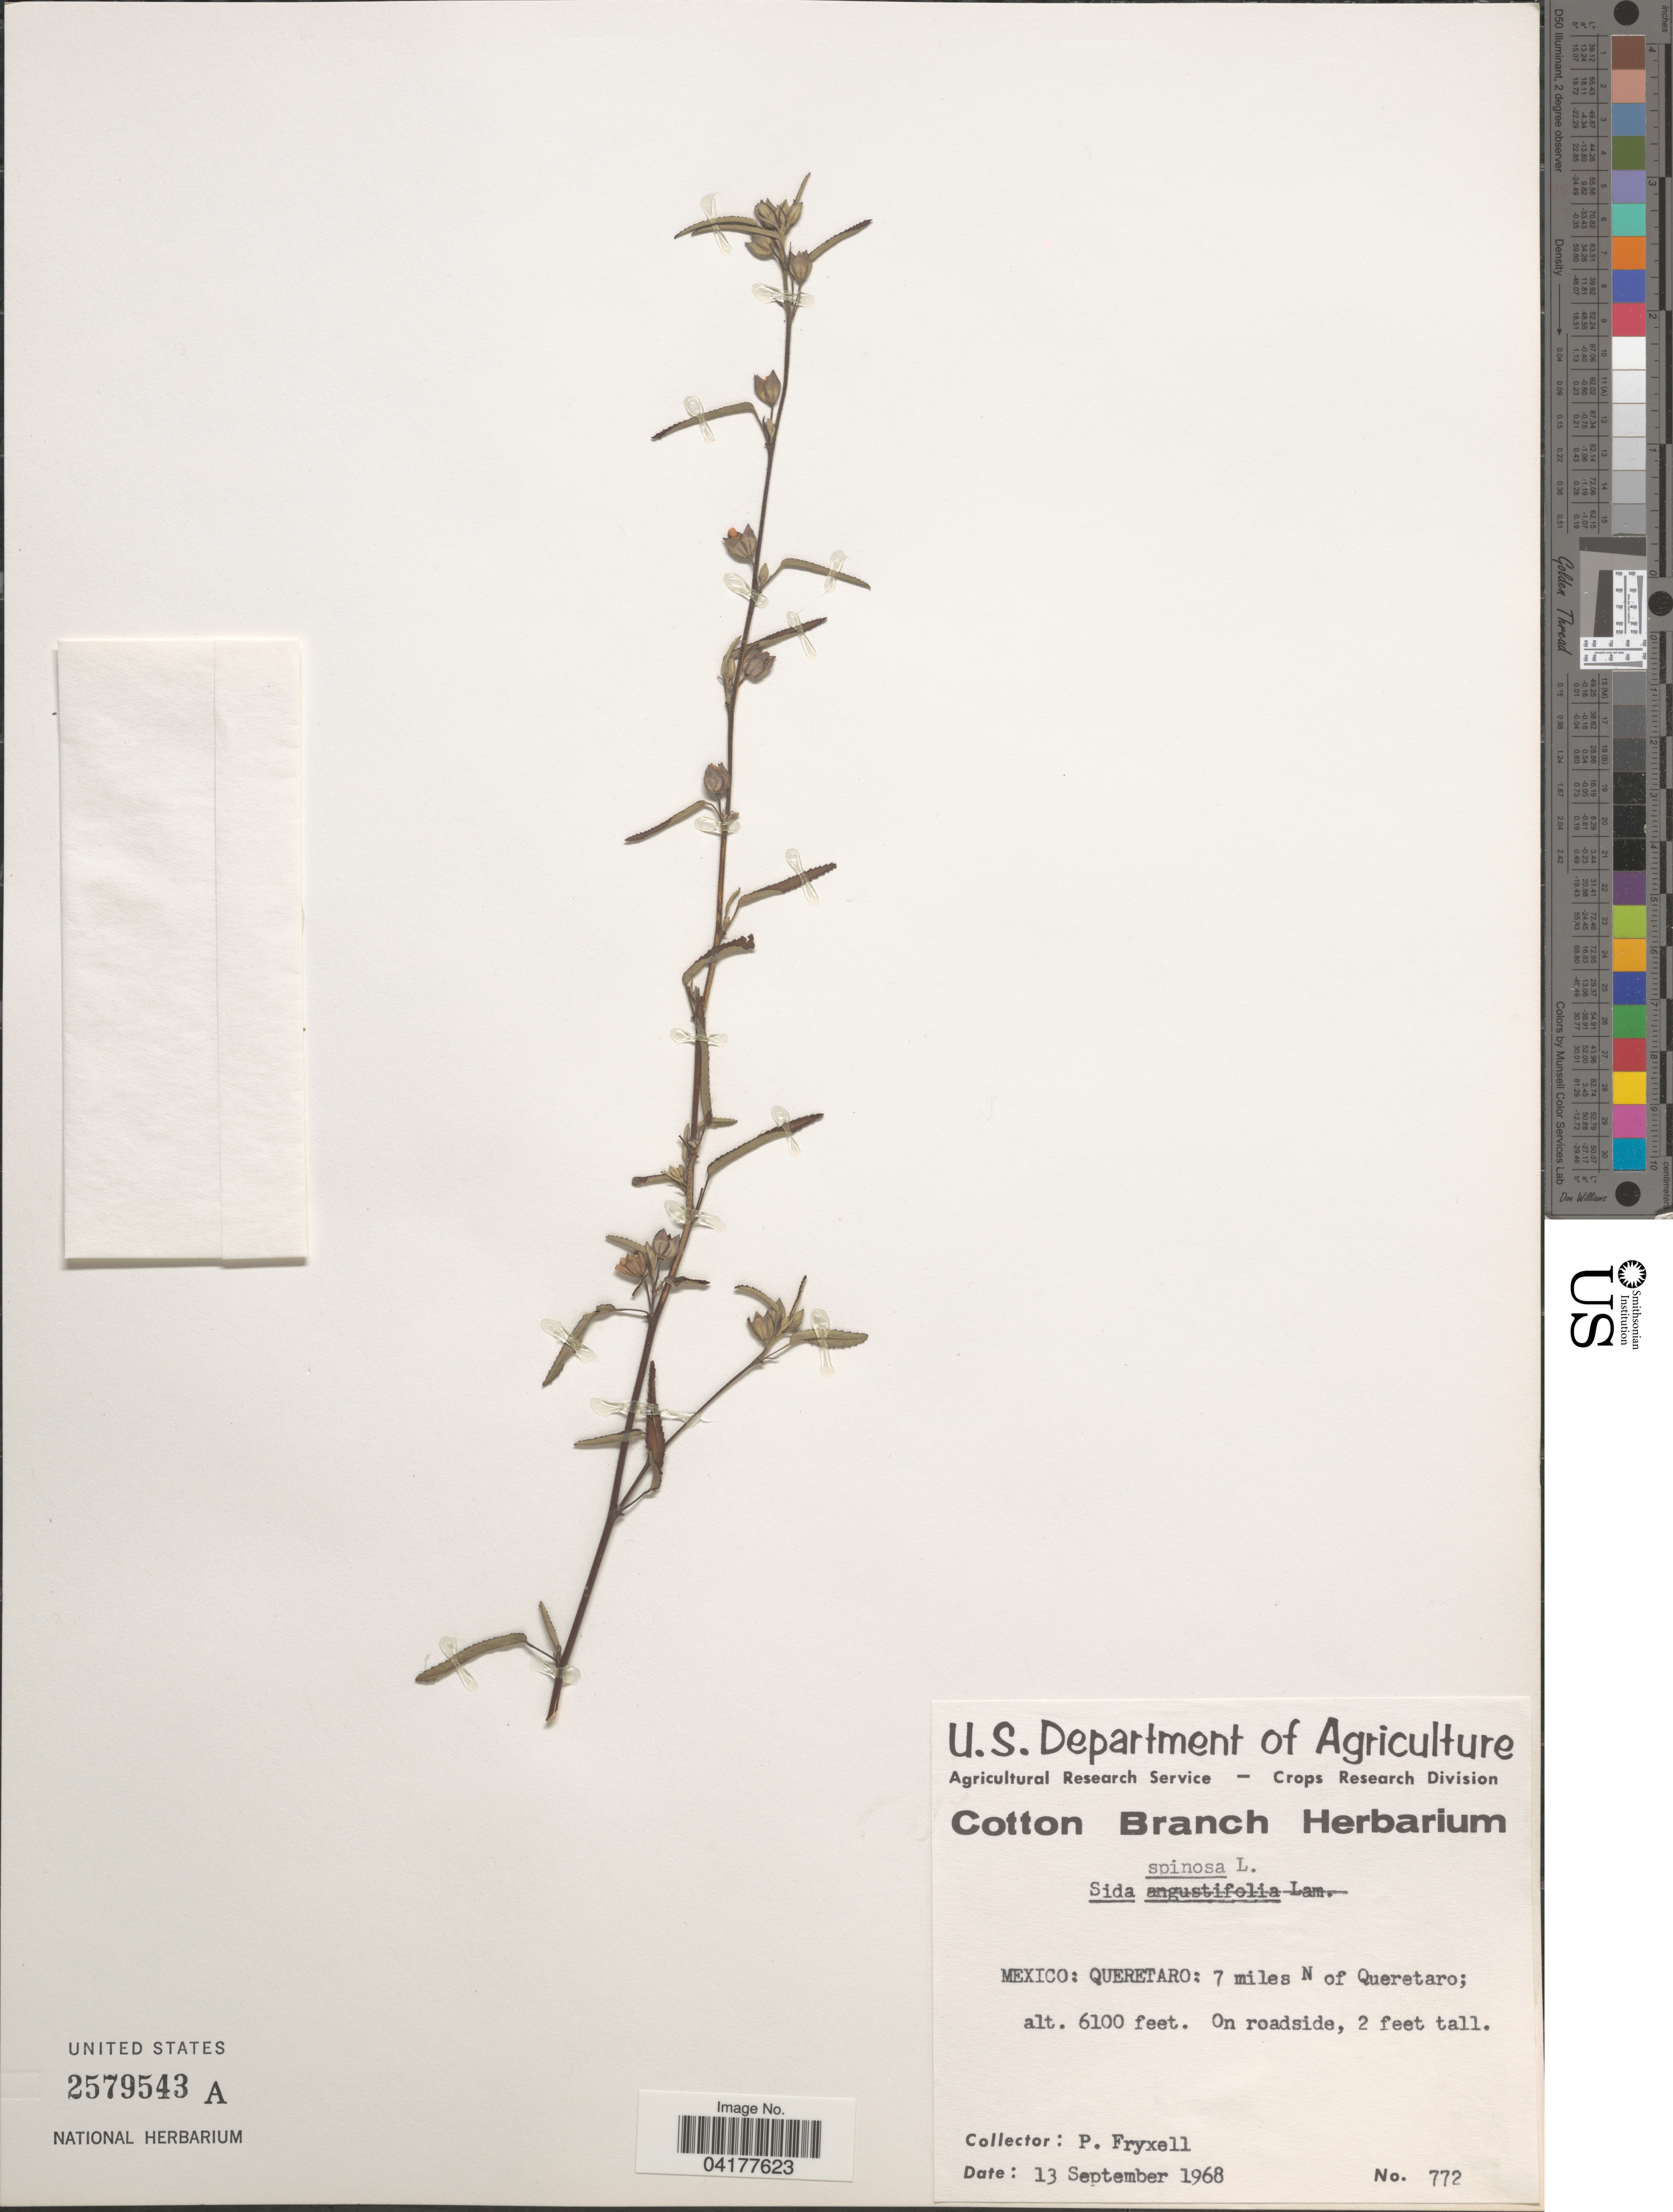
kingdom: Plantae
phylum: Tracheophyta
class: Magnoliopsida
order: Malvales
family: Malvaceae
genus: Sida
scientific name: Sida spinosa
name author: L.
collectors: P. A. Fryxell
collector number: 772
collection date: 1968-09-13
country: Mexico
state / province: Querétaro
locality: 7 miles N of Queretaro.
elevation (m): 1859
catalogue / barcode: US 2579543A